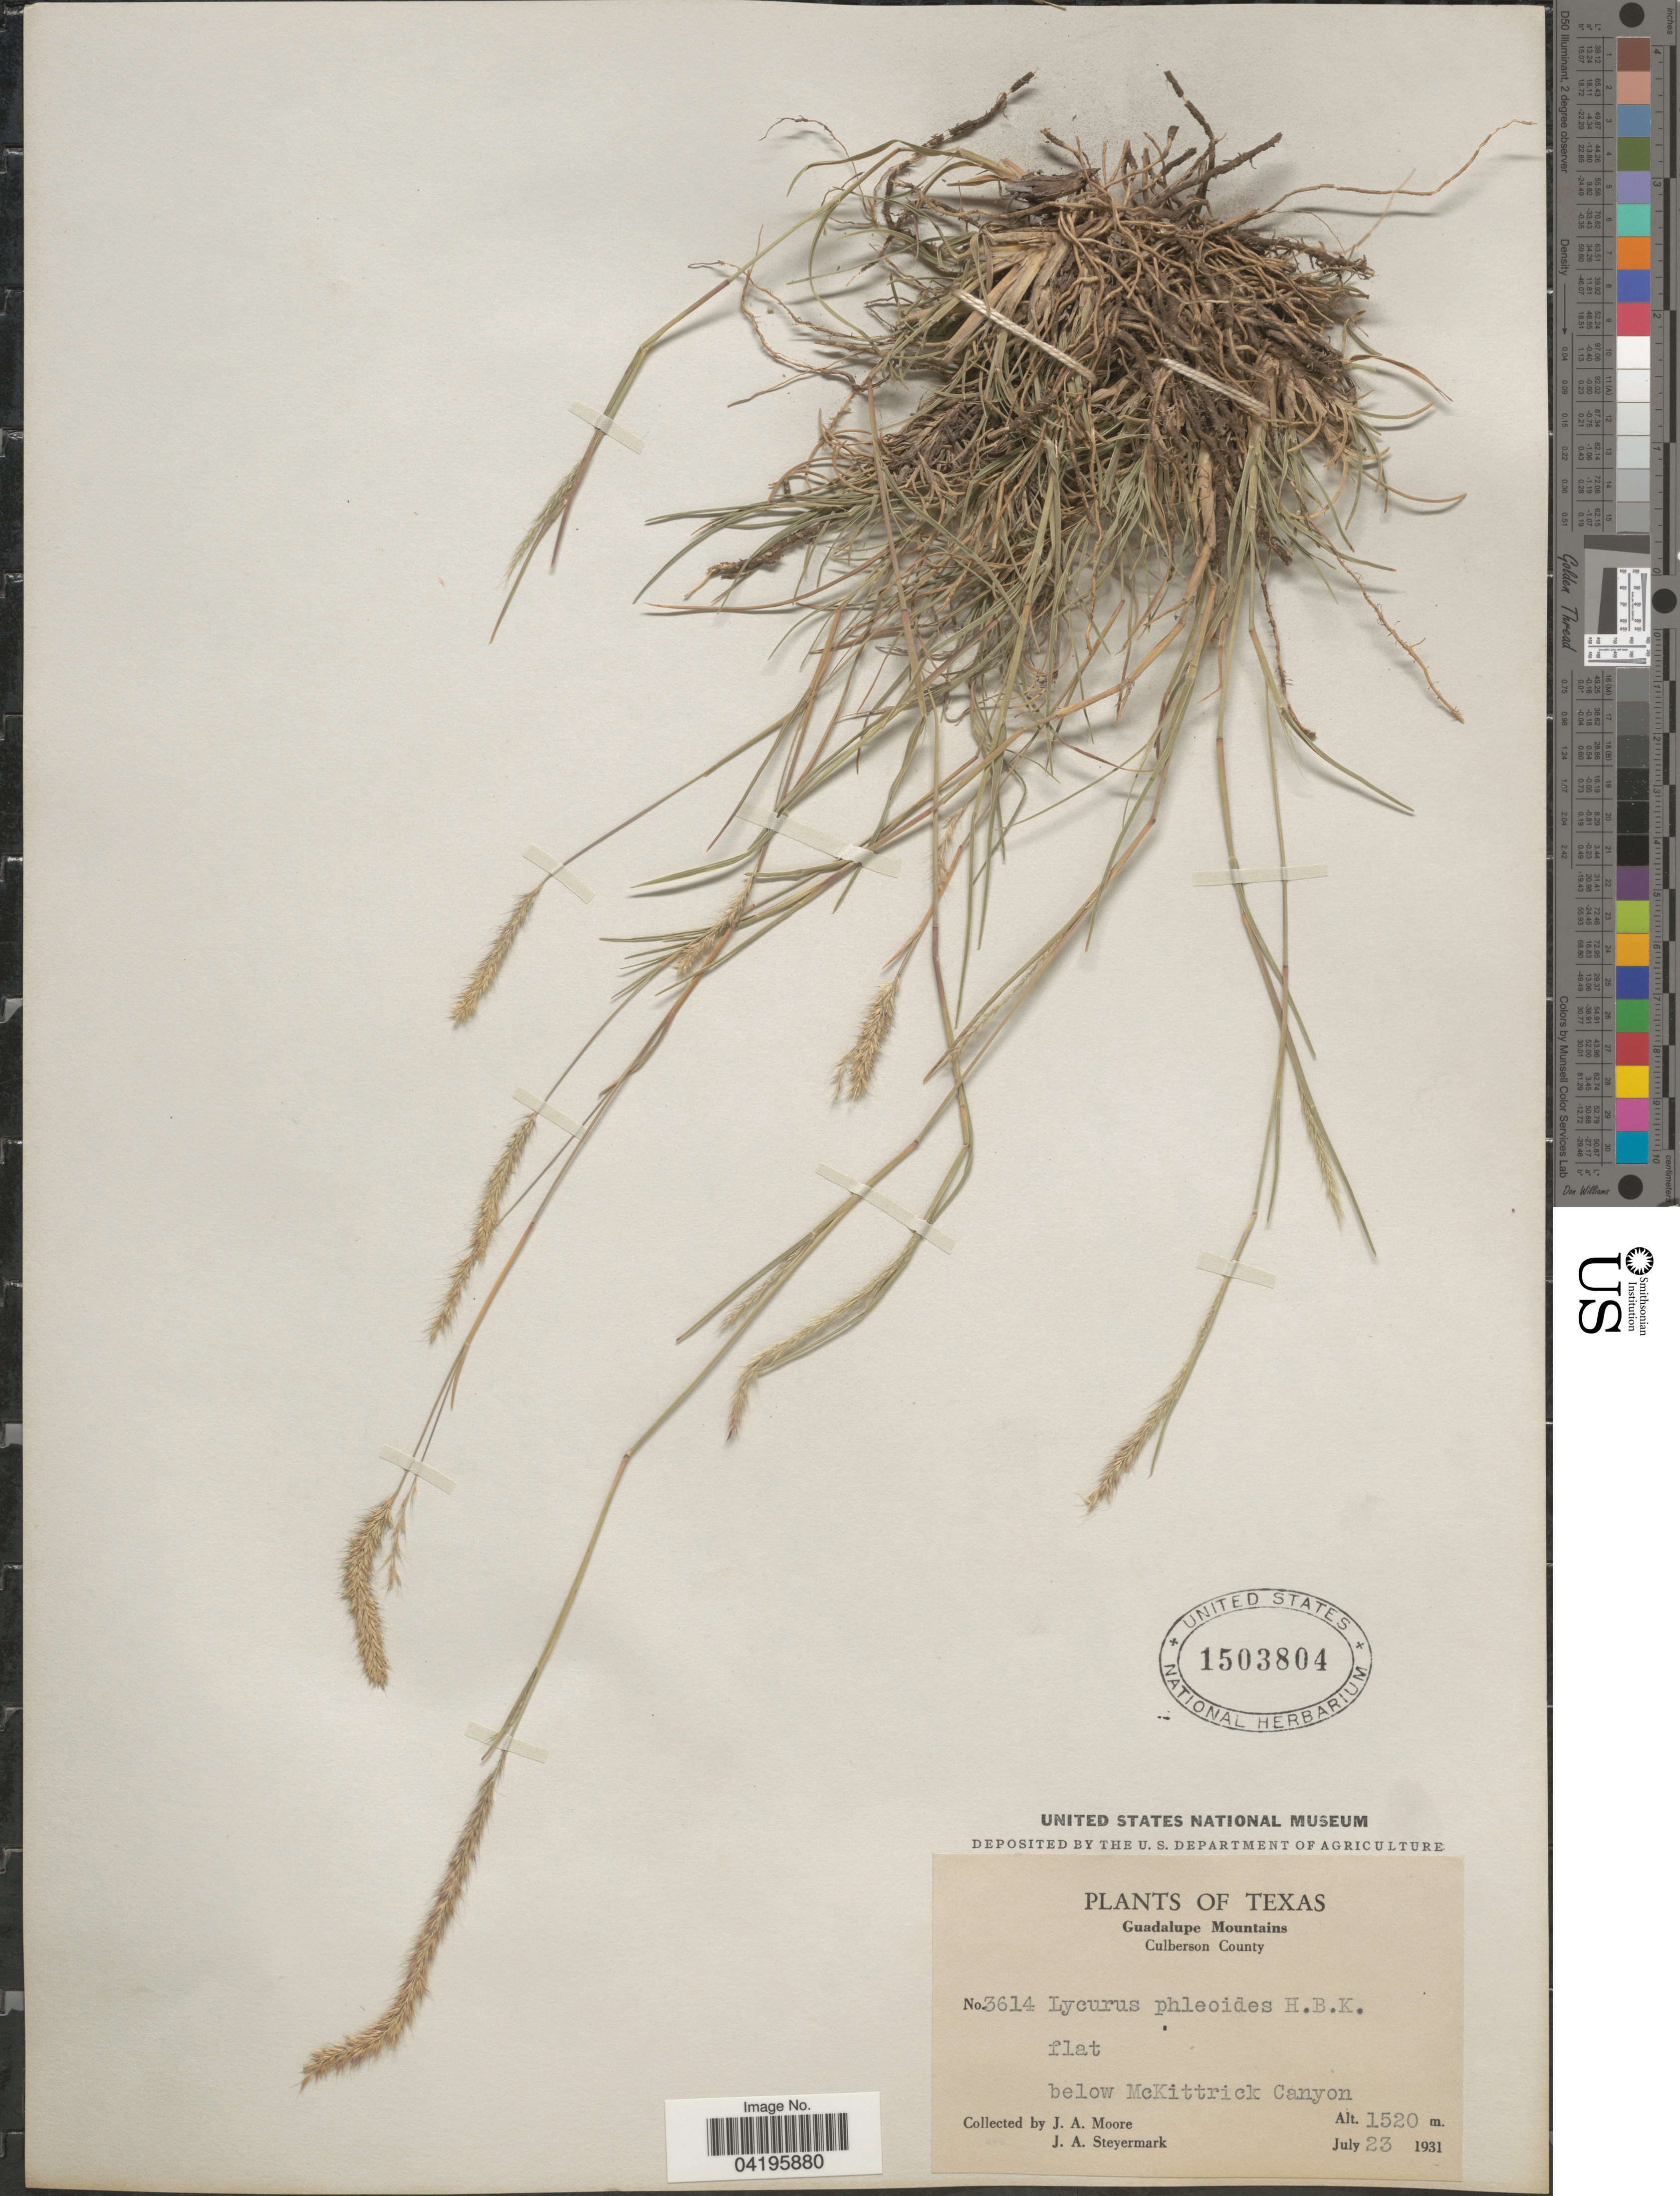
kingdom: Plantae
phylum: Tracheophyta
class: Liliopsida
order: Poales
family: Poaceae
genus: Muhlenbergia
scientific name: Muhlenbergia phleoides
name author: (Kunth) Columbus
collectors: J. A. Moore & J. Steyermark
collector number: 3614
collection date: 1931-07-23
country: United States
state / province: Texas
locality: Guadalupe Mountains. Culberson County. Below McKittrick Canyon.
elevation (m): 1520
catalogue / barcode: US 1503804